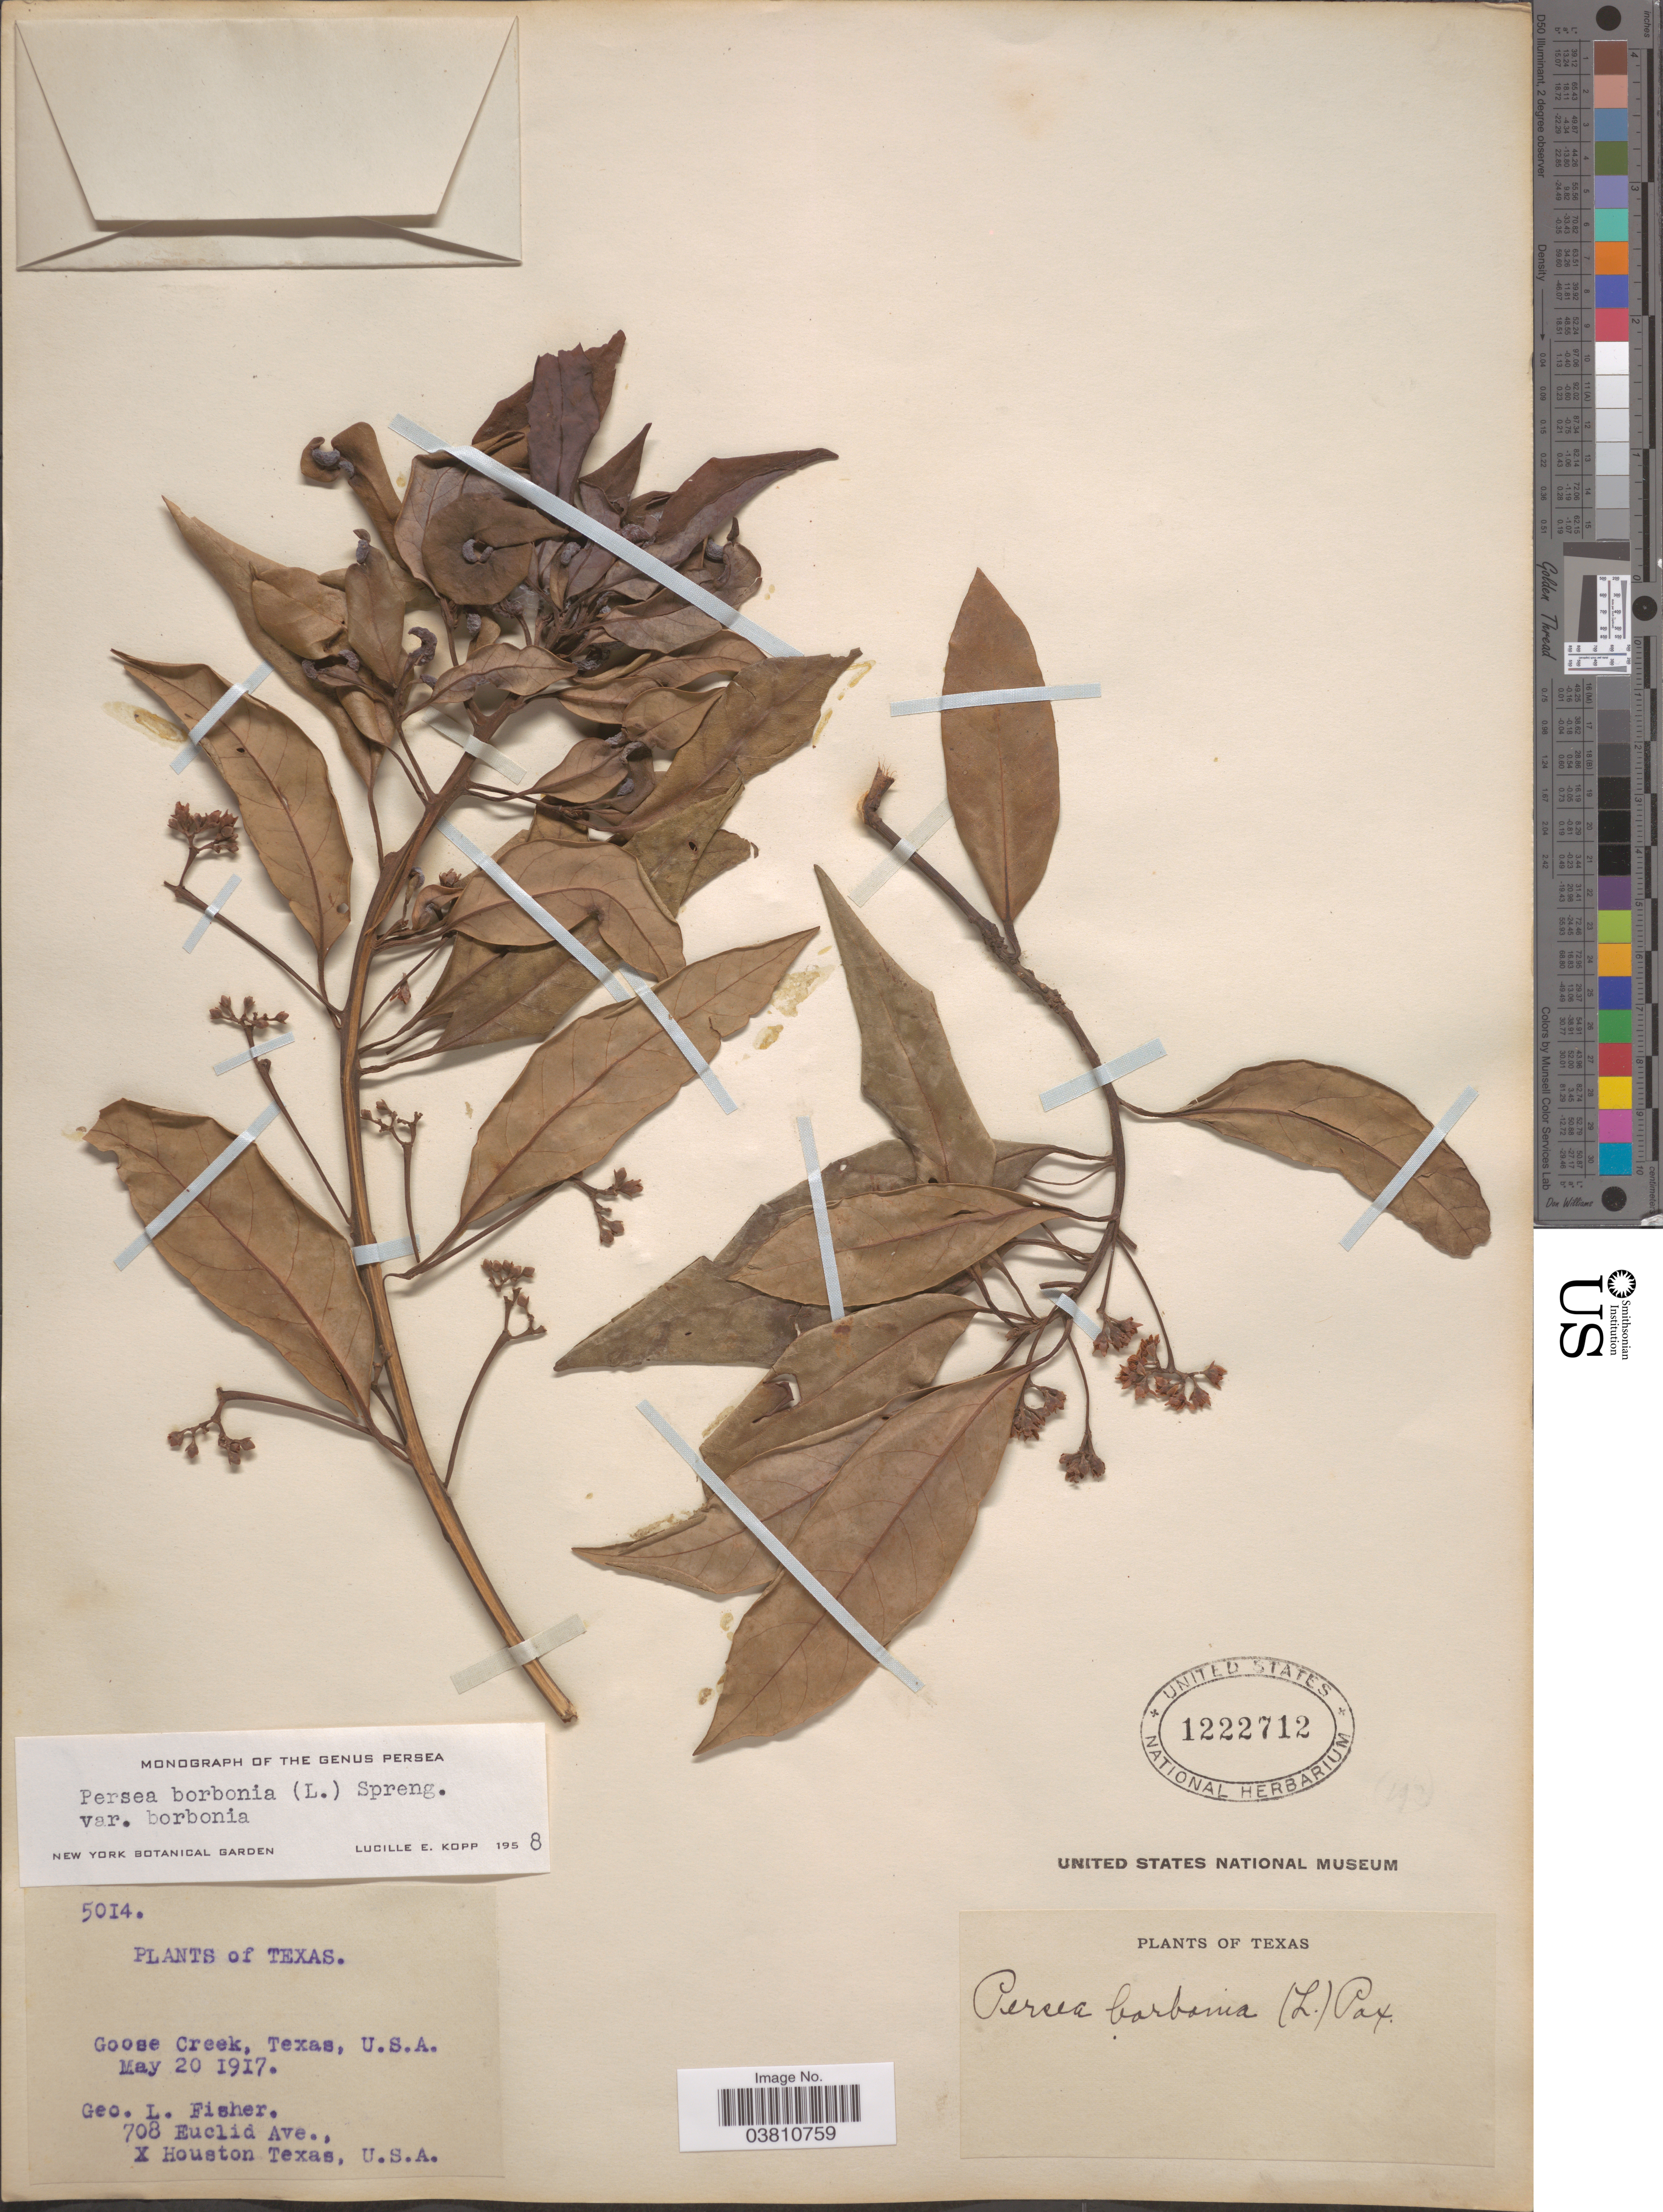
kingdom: Plantae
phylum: Tracheophyta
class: Magnoliopsida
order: Laurales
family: Lauraceae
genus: Persea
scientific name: Persea borbonia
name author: (L.) Spreng.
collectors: G. L. Fisher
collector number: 5014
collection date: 1917-05-20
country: United States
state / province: Texas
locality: Goose Creek.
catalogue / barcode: US 1222712